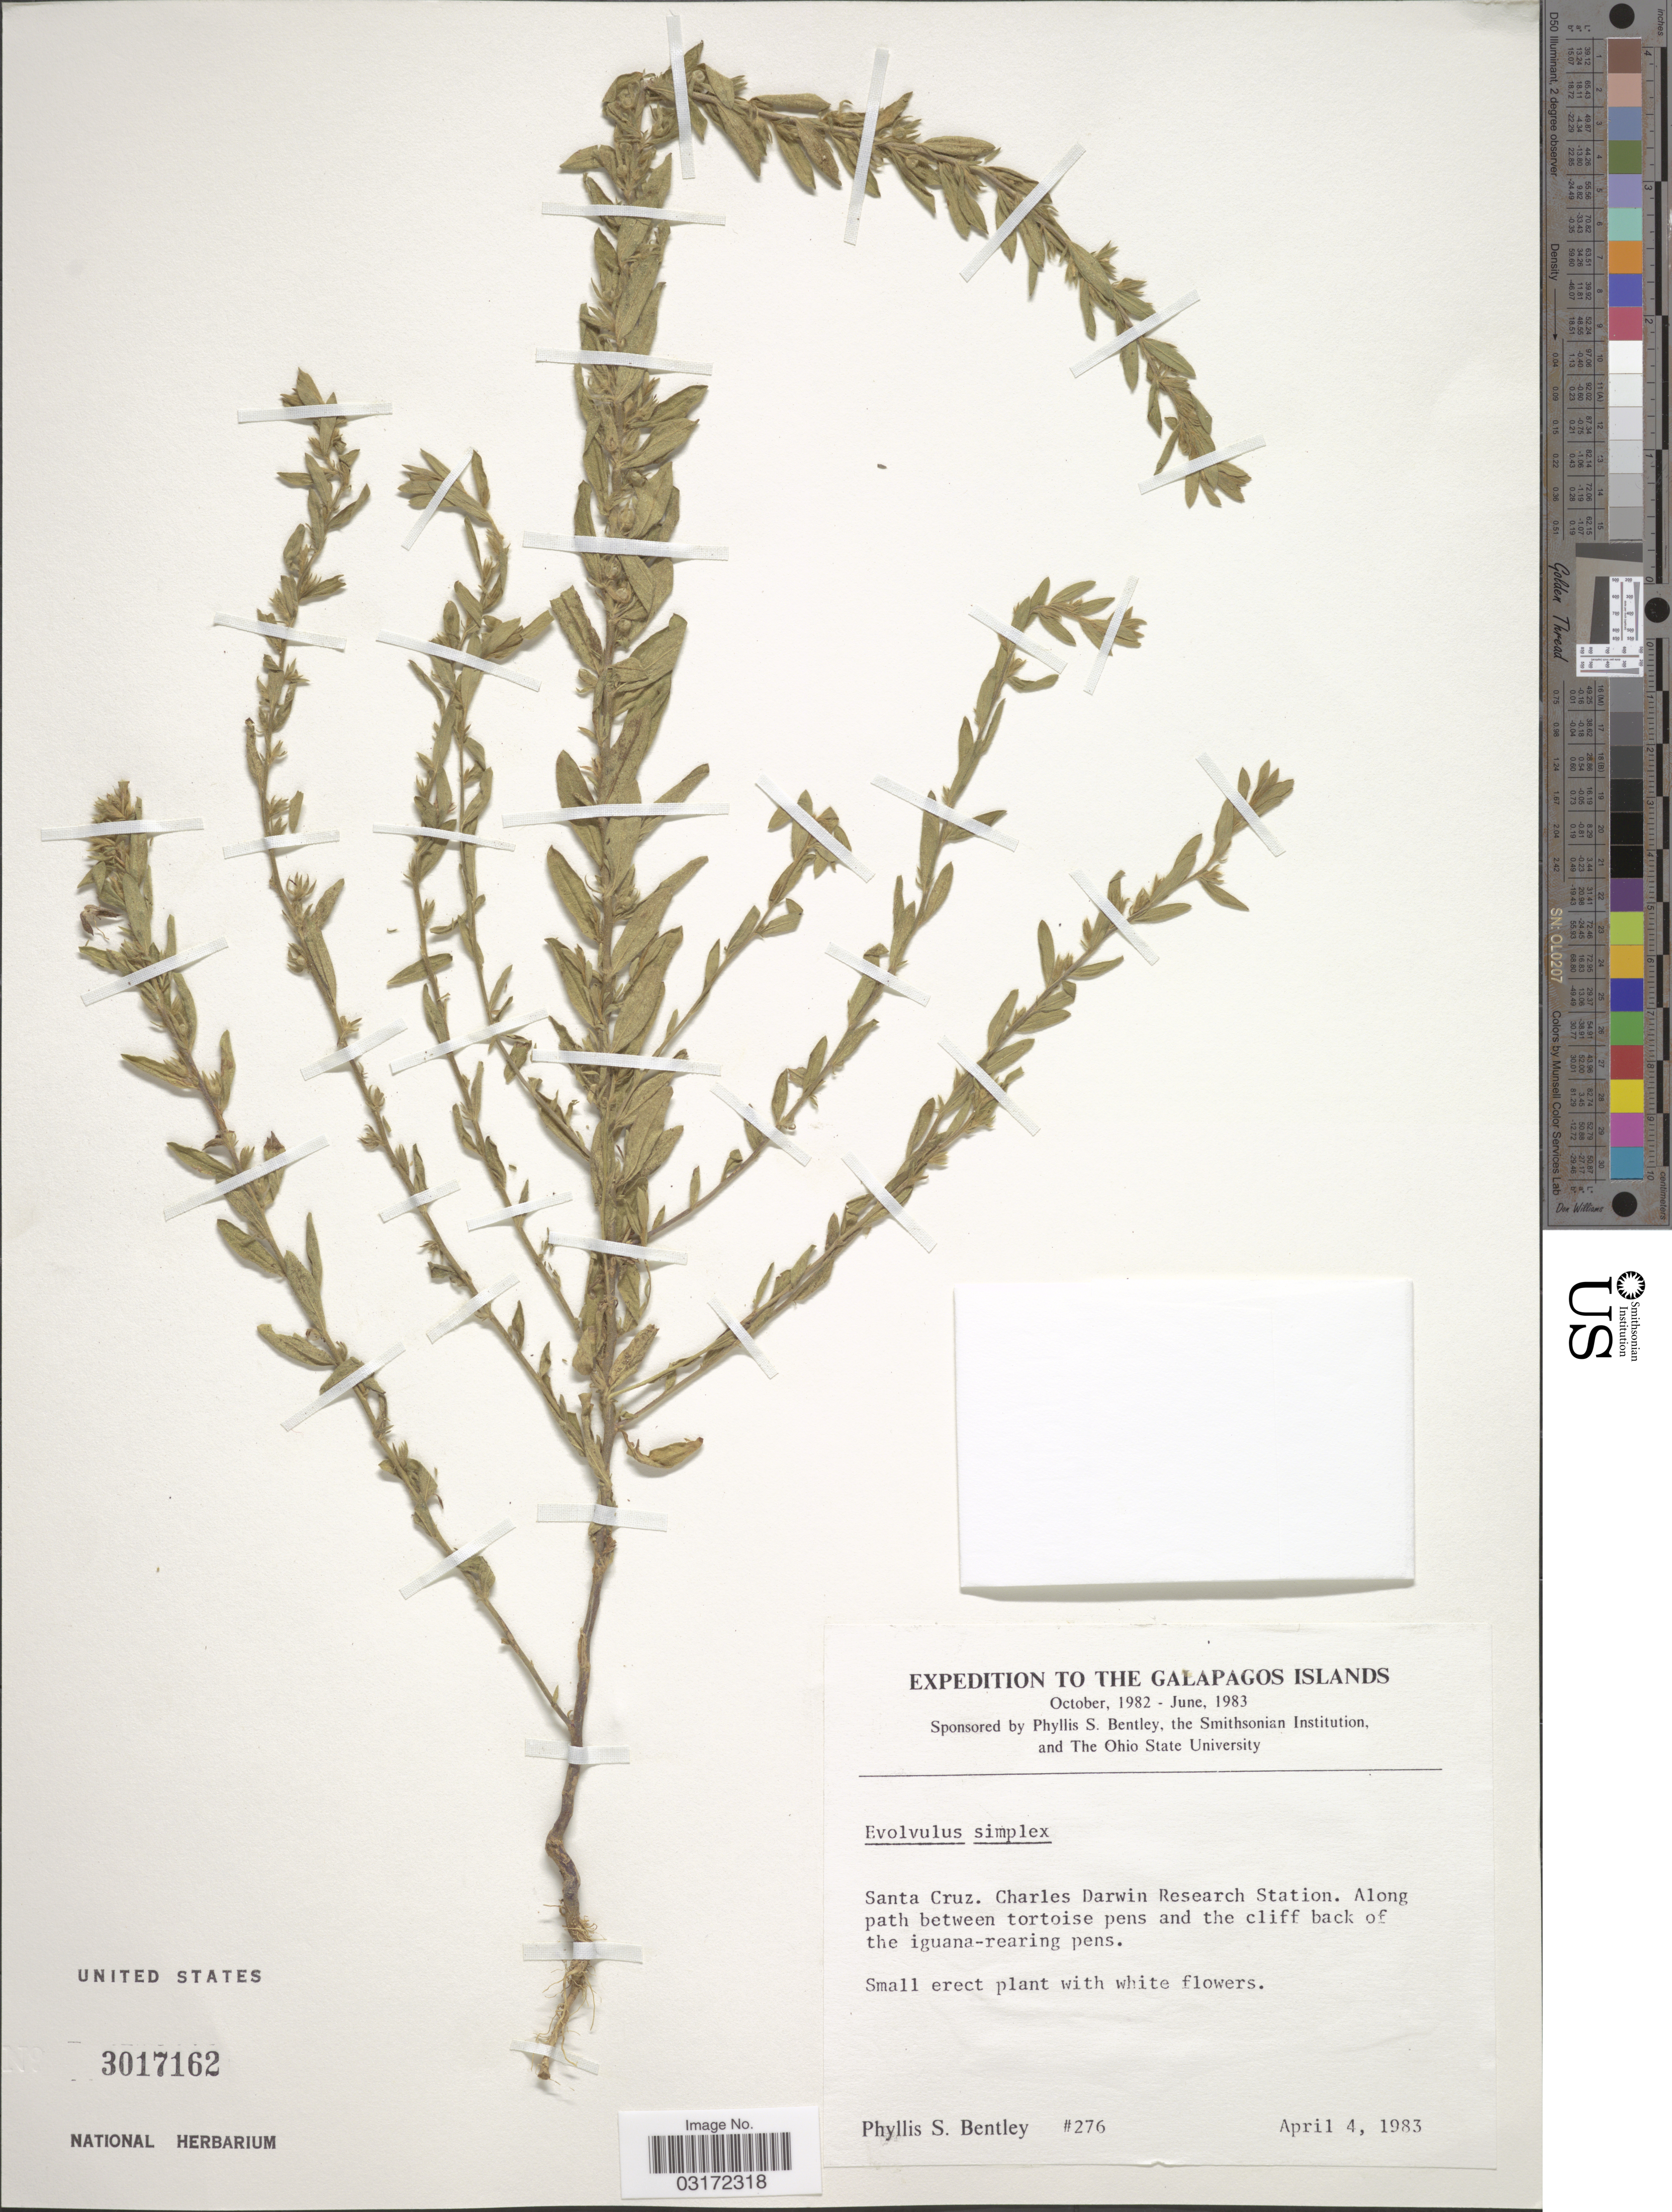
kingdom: Plantae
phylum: Tracheophyta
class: Magnoliopsida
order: Solanales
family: Convolvulaceae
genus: Evolvulus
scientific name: Evolvulus simplex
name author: Andersson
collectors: P. S. Bentley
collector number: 276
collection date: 1983-04-04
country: Ecuador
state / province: Colón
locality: The Galapagos Islands. Santa Cruz. Charles Darwin Research Station. Along path between tortoise pens and the cliff back of the iguana-rearing pens.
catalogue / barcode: US 3017162